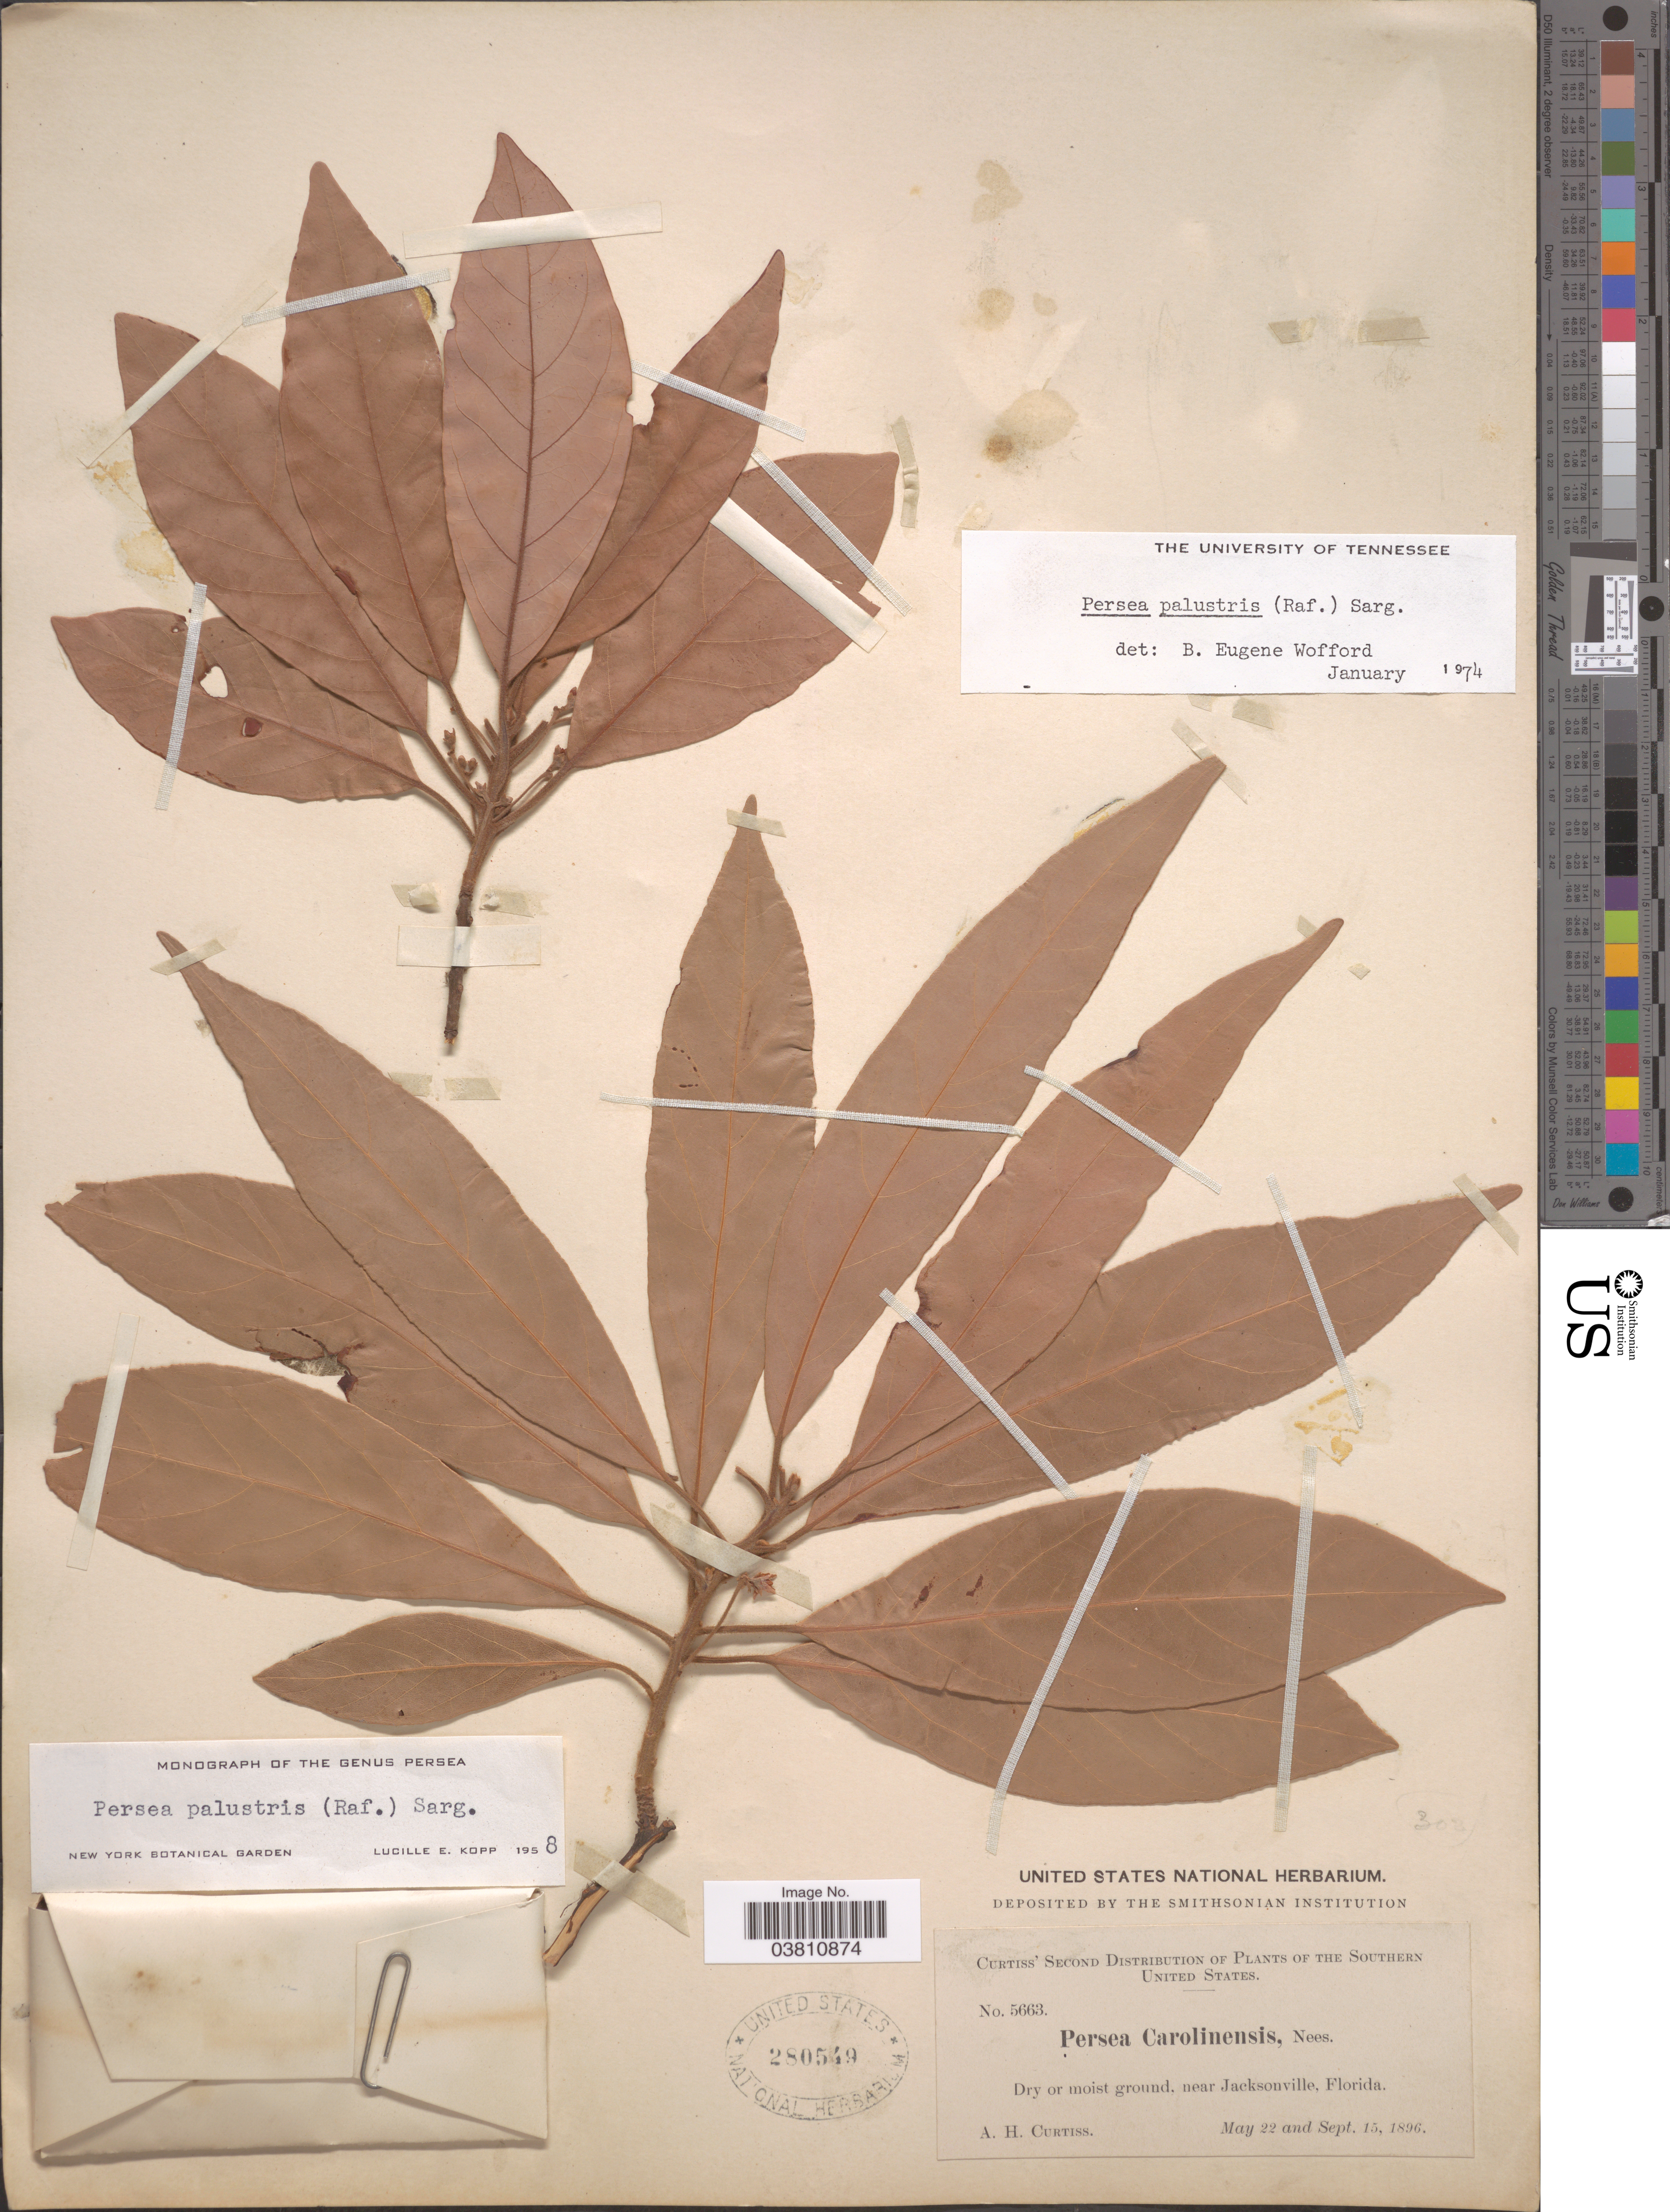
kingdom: Plantae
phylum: Tracheophyta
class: Magnoliopsida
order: Laurales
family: Lauraceae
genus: Persea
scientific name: Persea palustris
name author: (Raf.) Sarg.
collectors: A. H. Curtiss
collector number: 5663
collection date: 1896-05-22/1896-09-15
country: United States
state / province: Florida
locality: The Southern United States. Near Jacksonville.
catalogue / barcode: US 280549